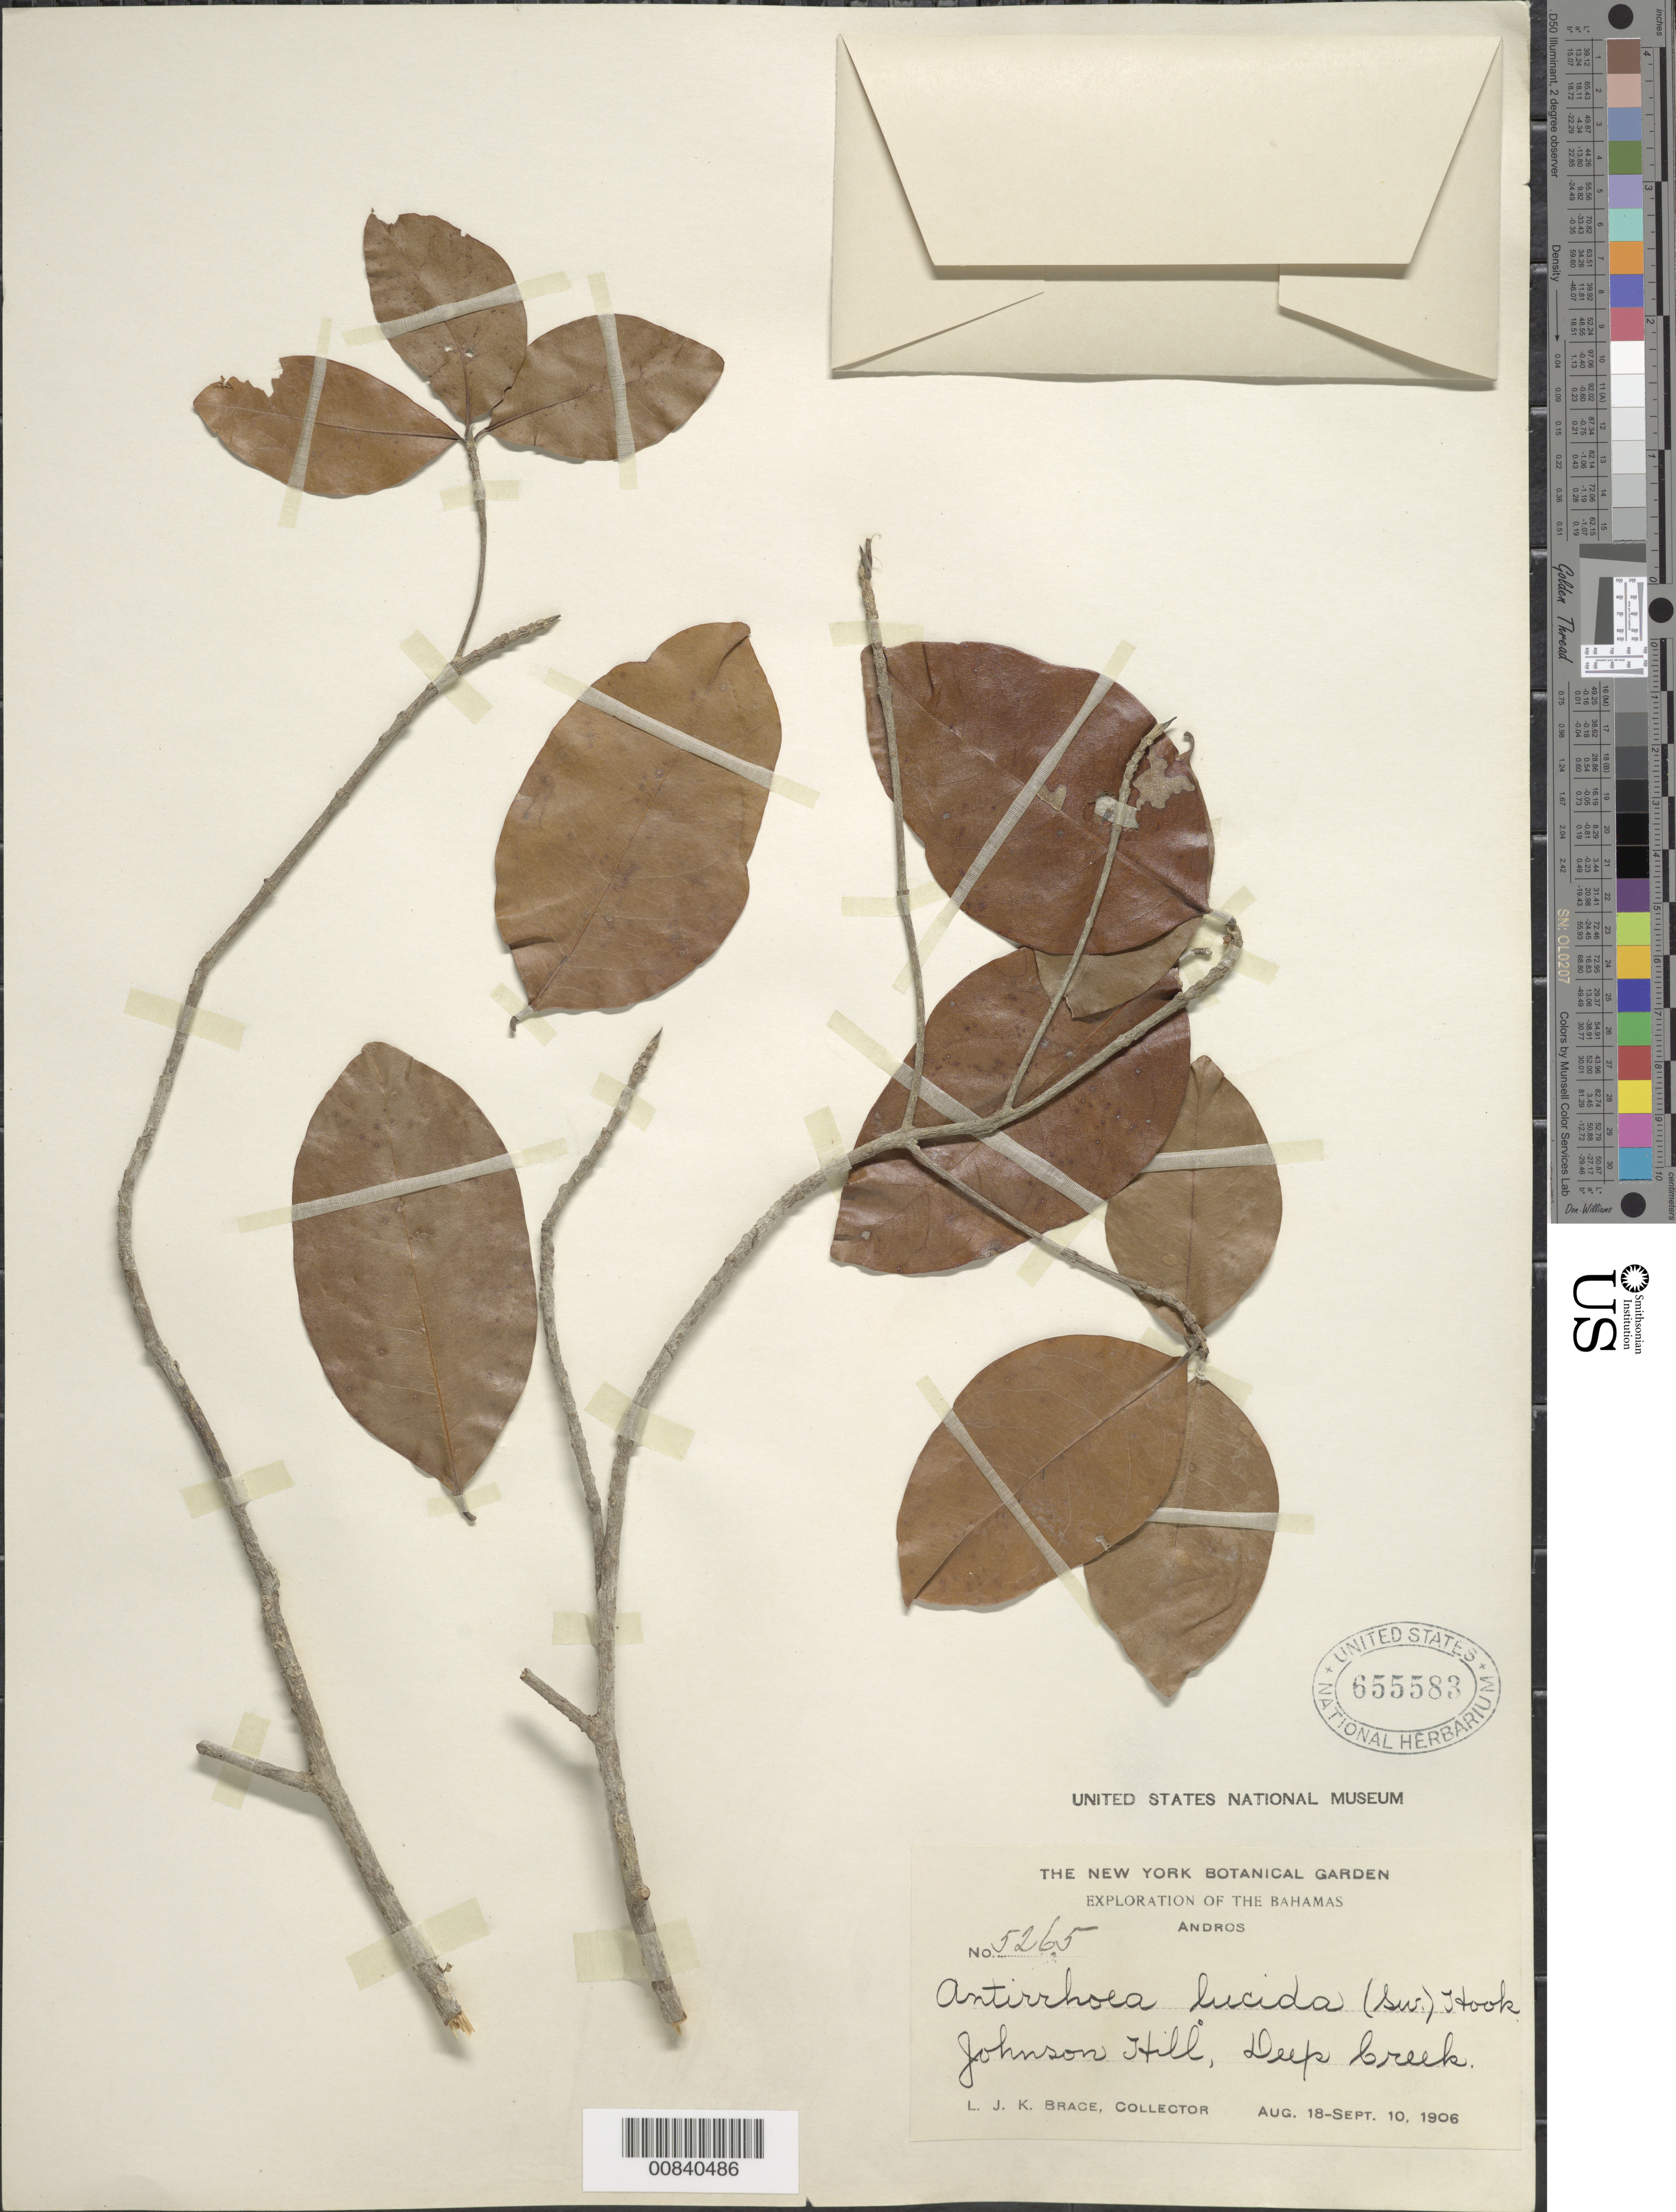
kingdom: Plantae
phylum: Tracheophyta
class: Magnoliopsida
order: Gentianales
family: Rubiaceae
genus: Stenostomum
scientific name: Stenostomum lucidum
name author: (Sw.) C.F. Gaertn.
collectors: L. J. K. Brace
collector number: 5265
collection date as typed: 18 Aug 1906 to 10 Sep 1906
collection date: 1906-08-18/1906-09-10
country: Bahamas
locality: Andros. Johnson Hill, Deep Creek.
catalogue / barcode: US 655583